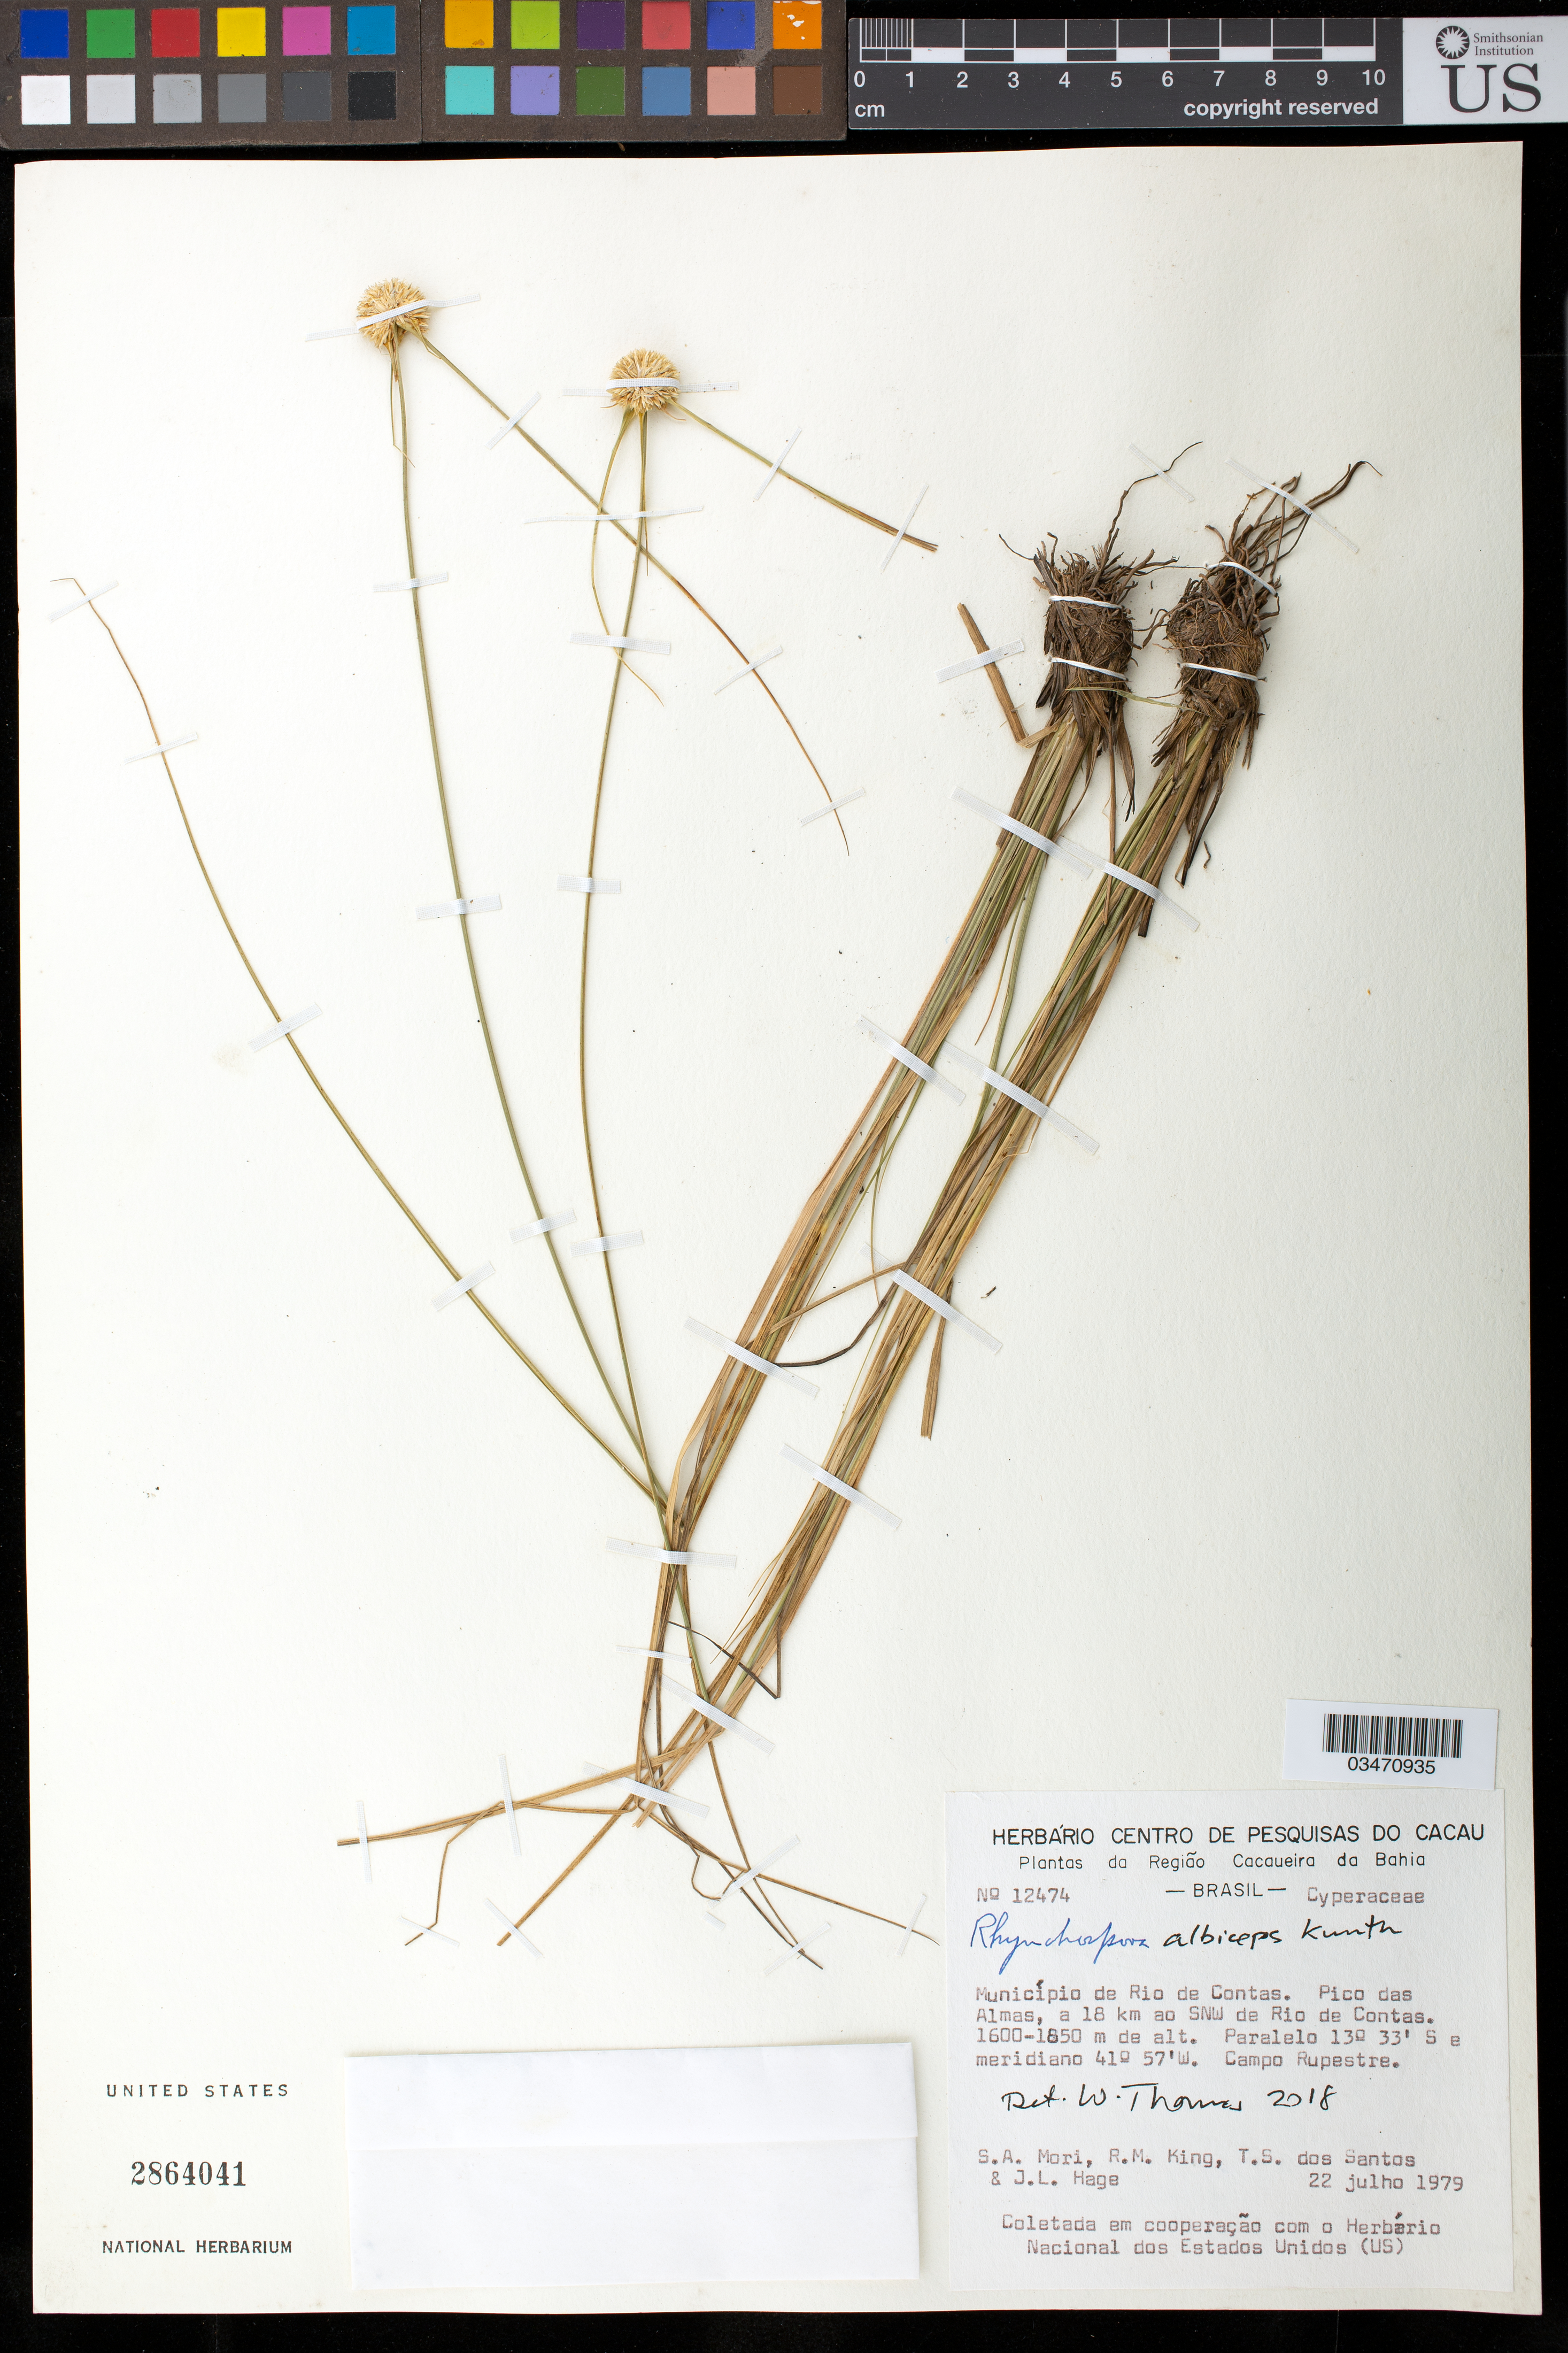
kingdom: Plantae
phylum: Tracheophyta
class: Liliopsida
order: Poales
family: Cyperaceae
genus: Rhynchospora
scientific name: Rhynchospora albiceps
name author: Kunth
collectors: S. Mori, J. Hage, T. S. Santos & J. Hage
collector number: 12474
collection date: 1979-07-22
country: Brazil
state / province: Bahia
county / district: Rio de Contas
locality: Pico das Almas, a 18 km ao SSW de Rio de Contas.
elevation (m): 1600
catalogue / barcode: US 2864041